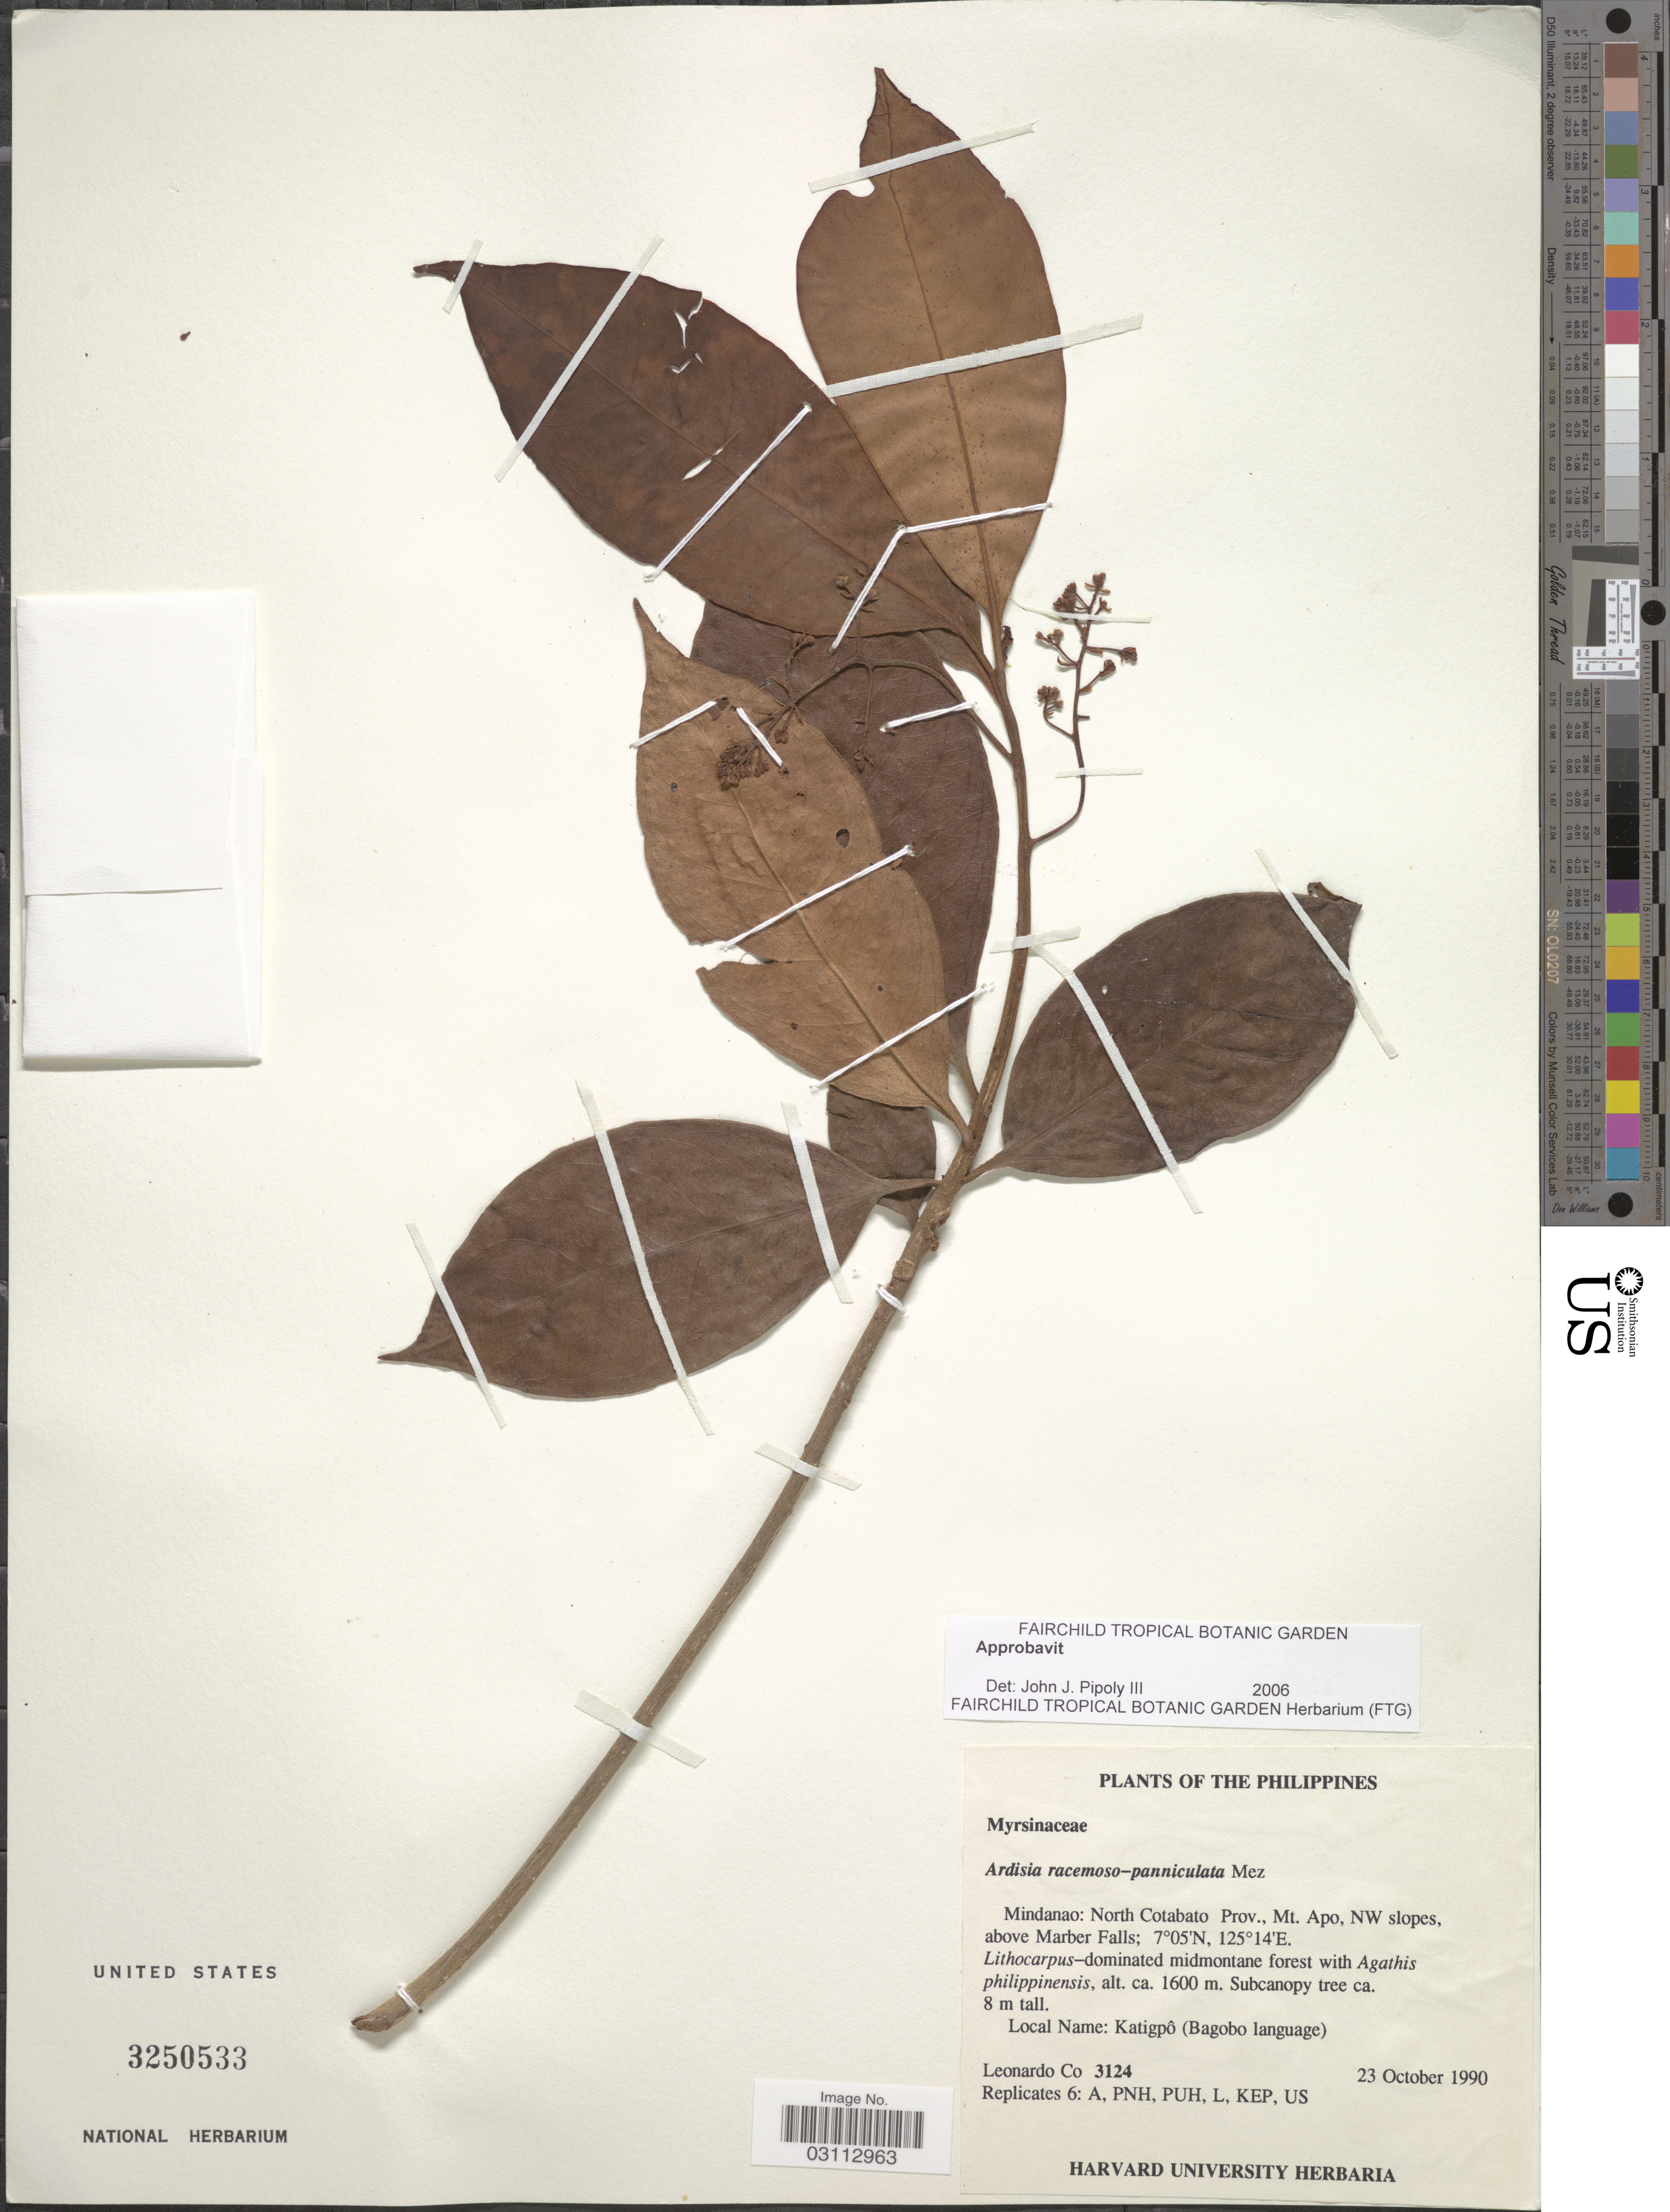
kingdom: Plantae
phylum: Tracheophyta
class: Magnoliopsida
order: Ericales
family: Primulaceae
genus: Ardisia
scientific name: Ardisia racemosopaniculata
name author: Mez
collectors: L. Co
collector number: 3124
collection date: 1990-10-23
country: Philippines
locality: Mindanao: North Cotabato Prov., Mt. Apo, NW slopes, above Marber Falls.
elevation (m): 1600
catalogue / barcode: US 3250533